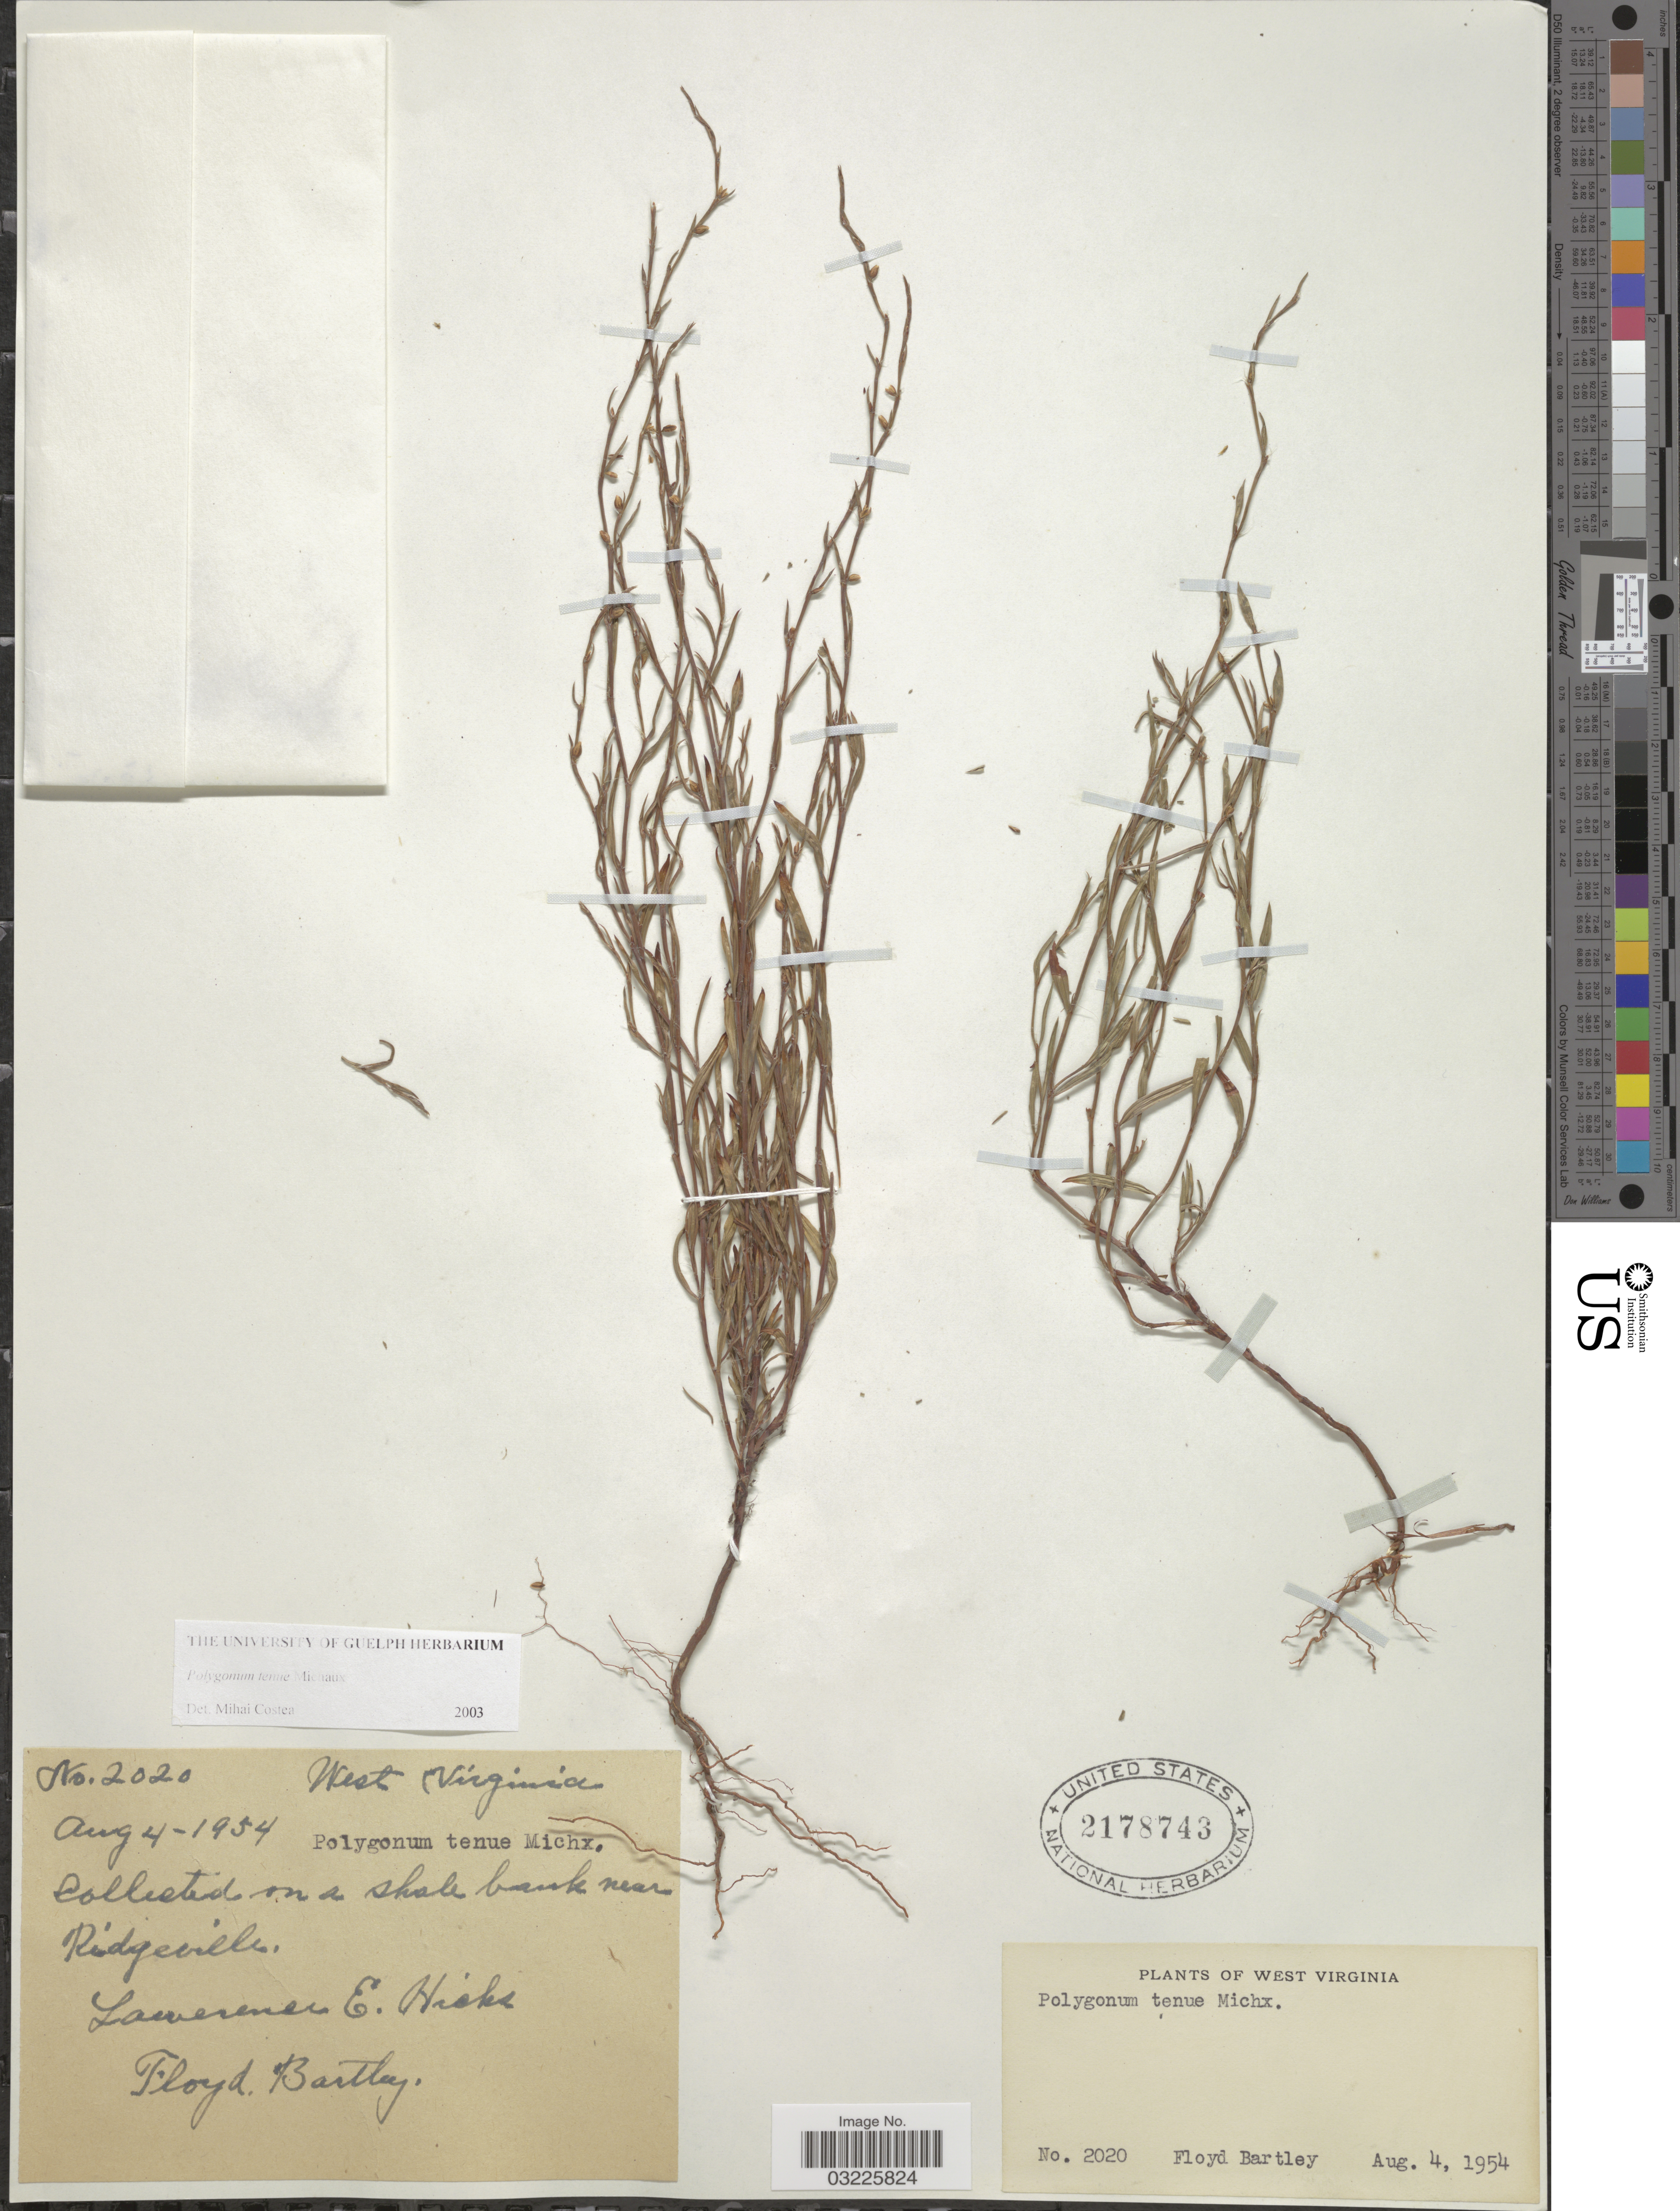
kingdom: Plantae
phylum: Tracheophyta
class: Magnoliopsida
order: Caryophyllales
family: Polygonaceae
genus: Polygonum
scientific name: Polygonum tenue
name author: F. Michx.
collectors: L. E. Hicks & F. Bartley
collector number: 2020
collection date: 1954-08-04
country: United States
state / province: West Virginia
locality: Near Ridgeville.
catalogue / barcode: US 2178743